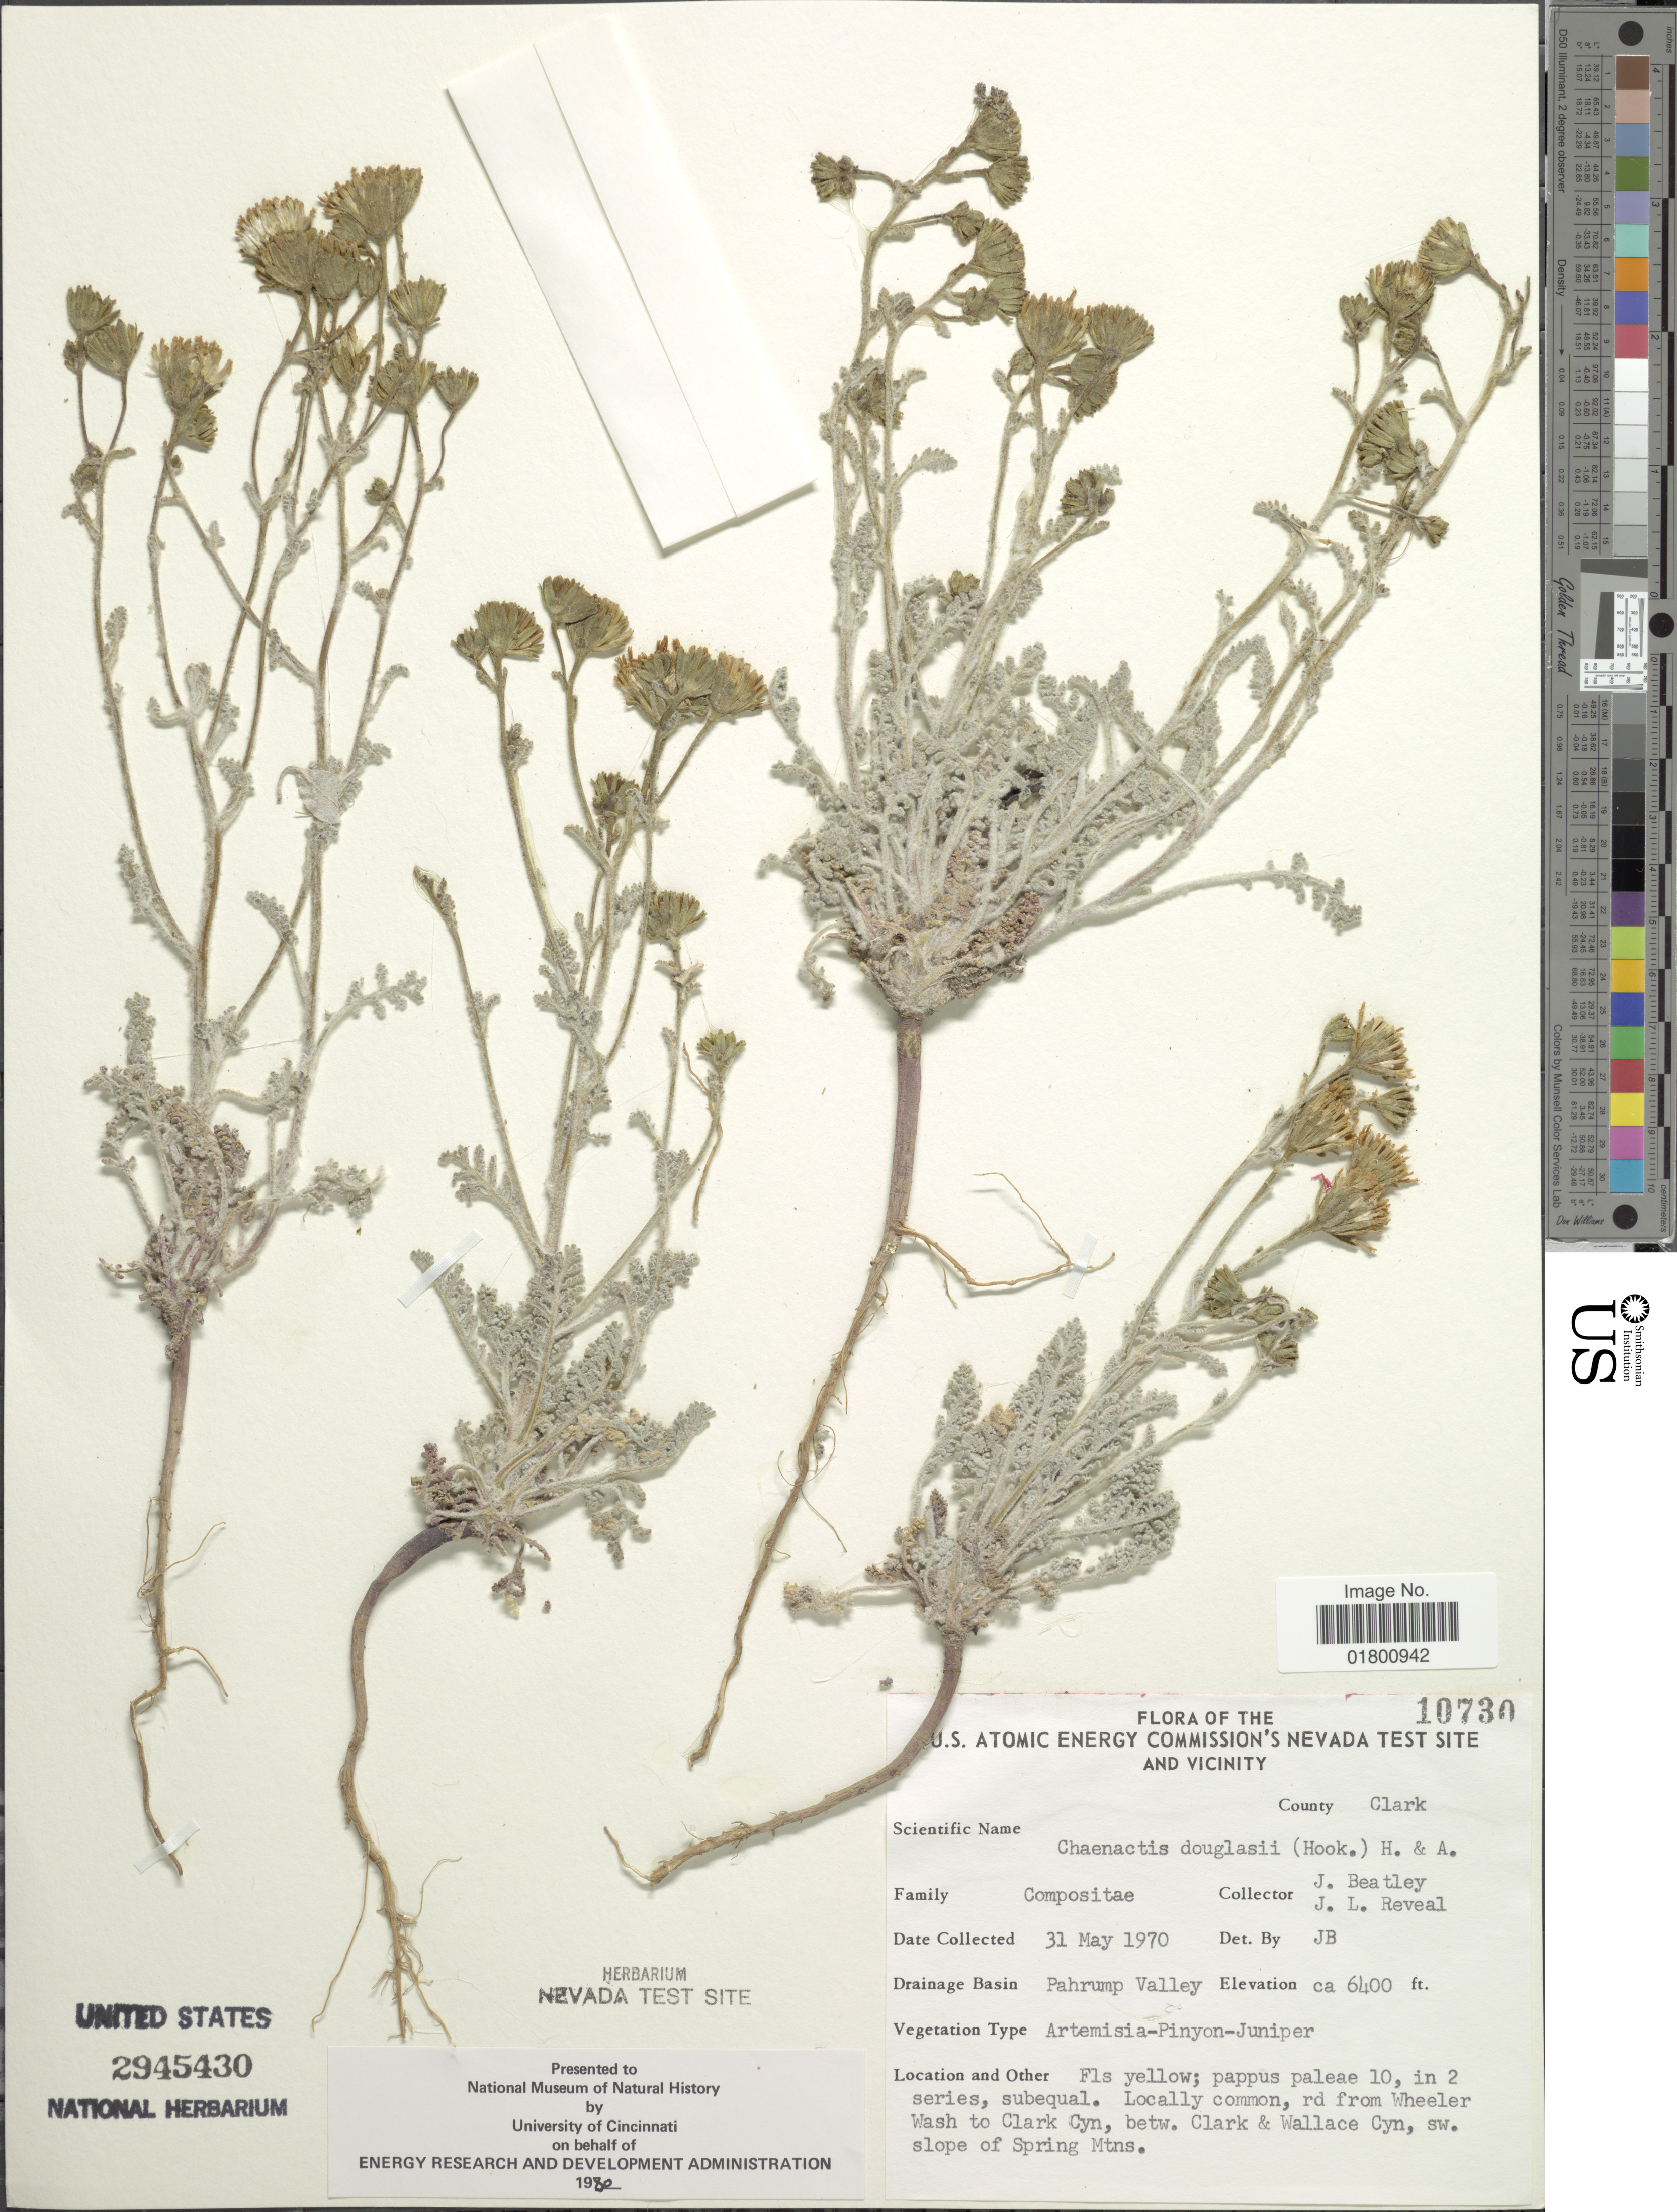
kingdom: Plantae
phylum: Tracheophyta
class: Magnoliopsida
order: Asterales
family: Asteraceae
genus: Chaenactis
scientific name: Chaenactis douglasii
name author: Hook. & Arn.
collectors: J. C. Beatley & J. L. Reveal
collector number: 10730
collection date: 1970-05-31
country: United States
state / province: Nevada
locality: U.S. Atomic Energy Commission's Nevada Test Site and Vicinity, County Clark, Pahrump Valley, rd from Wheeler Wash to Clark Cyn, betw. Clark & Wallace Cyn, sw. slope of Spring Mtns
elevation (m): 1951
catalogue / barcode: US 2945430